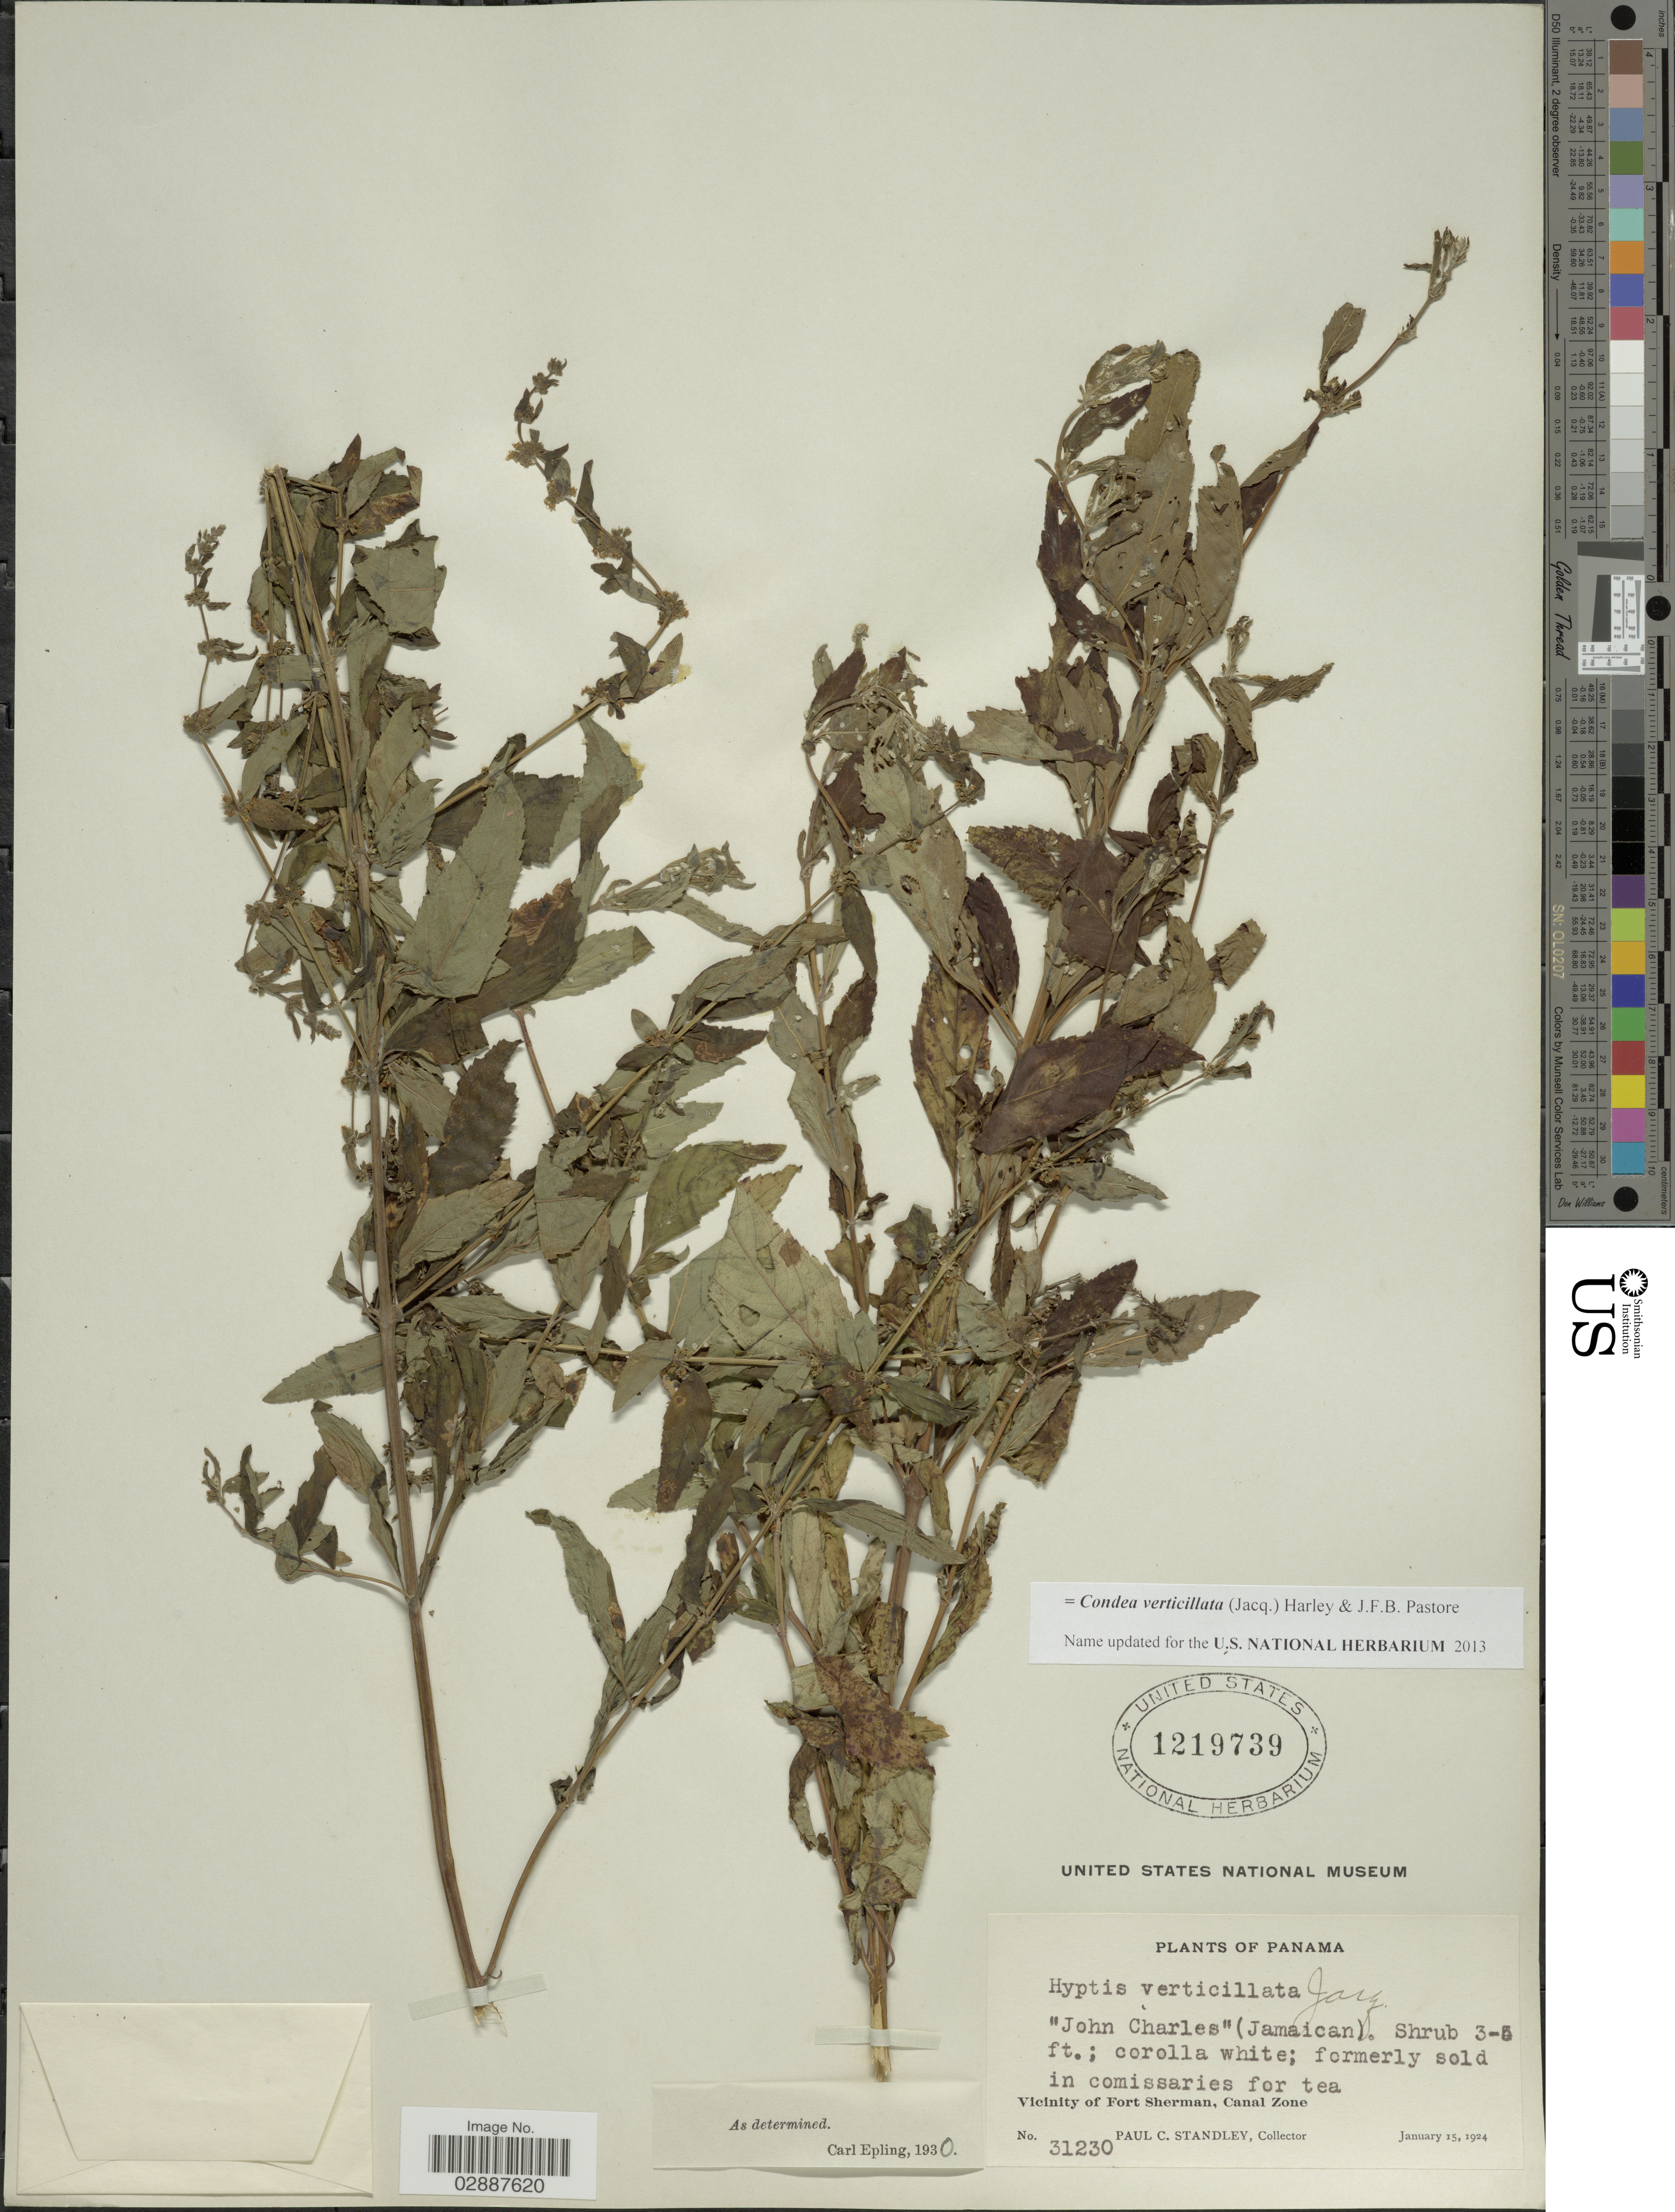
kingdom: Plantae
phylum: Tracheophyta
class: Magnoliopsida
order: Lamiales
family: Lamiaceae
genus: Condea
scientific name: Condea verticillata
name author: (Jacq.) Harley & J.F.B. Pastore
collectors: P. C. Standley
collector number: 31230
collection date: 1924-01-15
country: Panama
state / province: Colón / Panamá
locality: Vicinity of Fort Sherman, Canal Zone.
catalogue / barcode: US 1219739